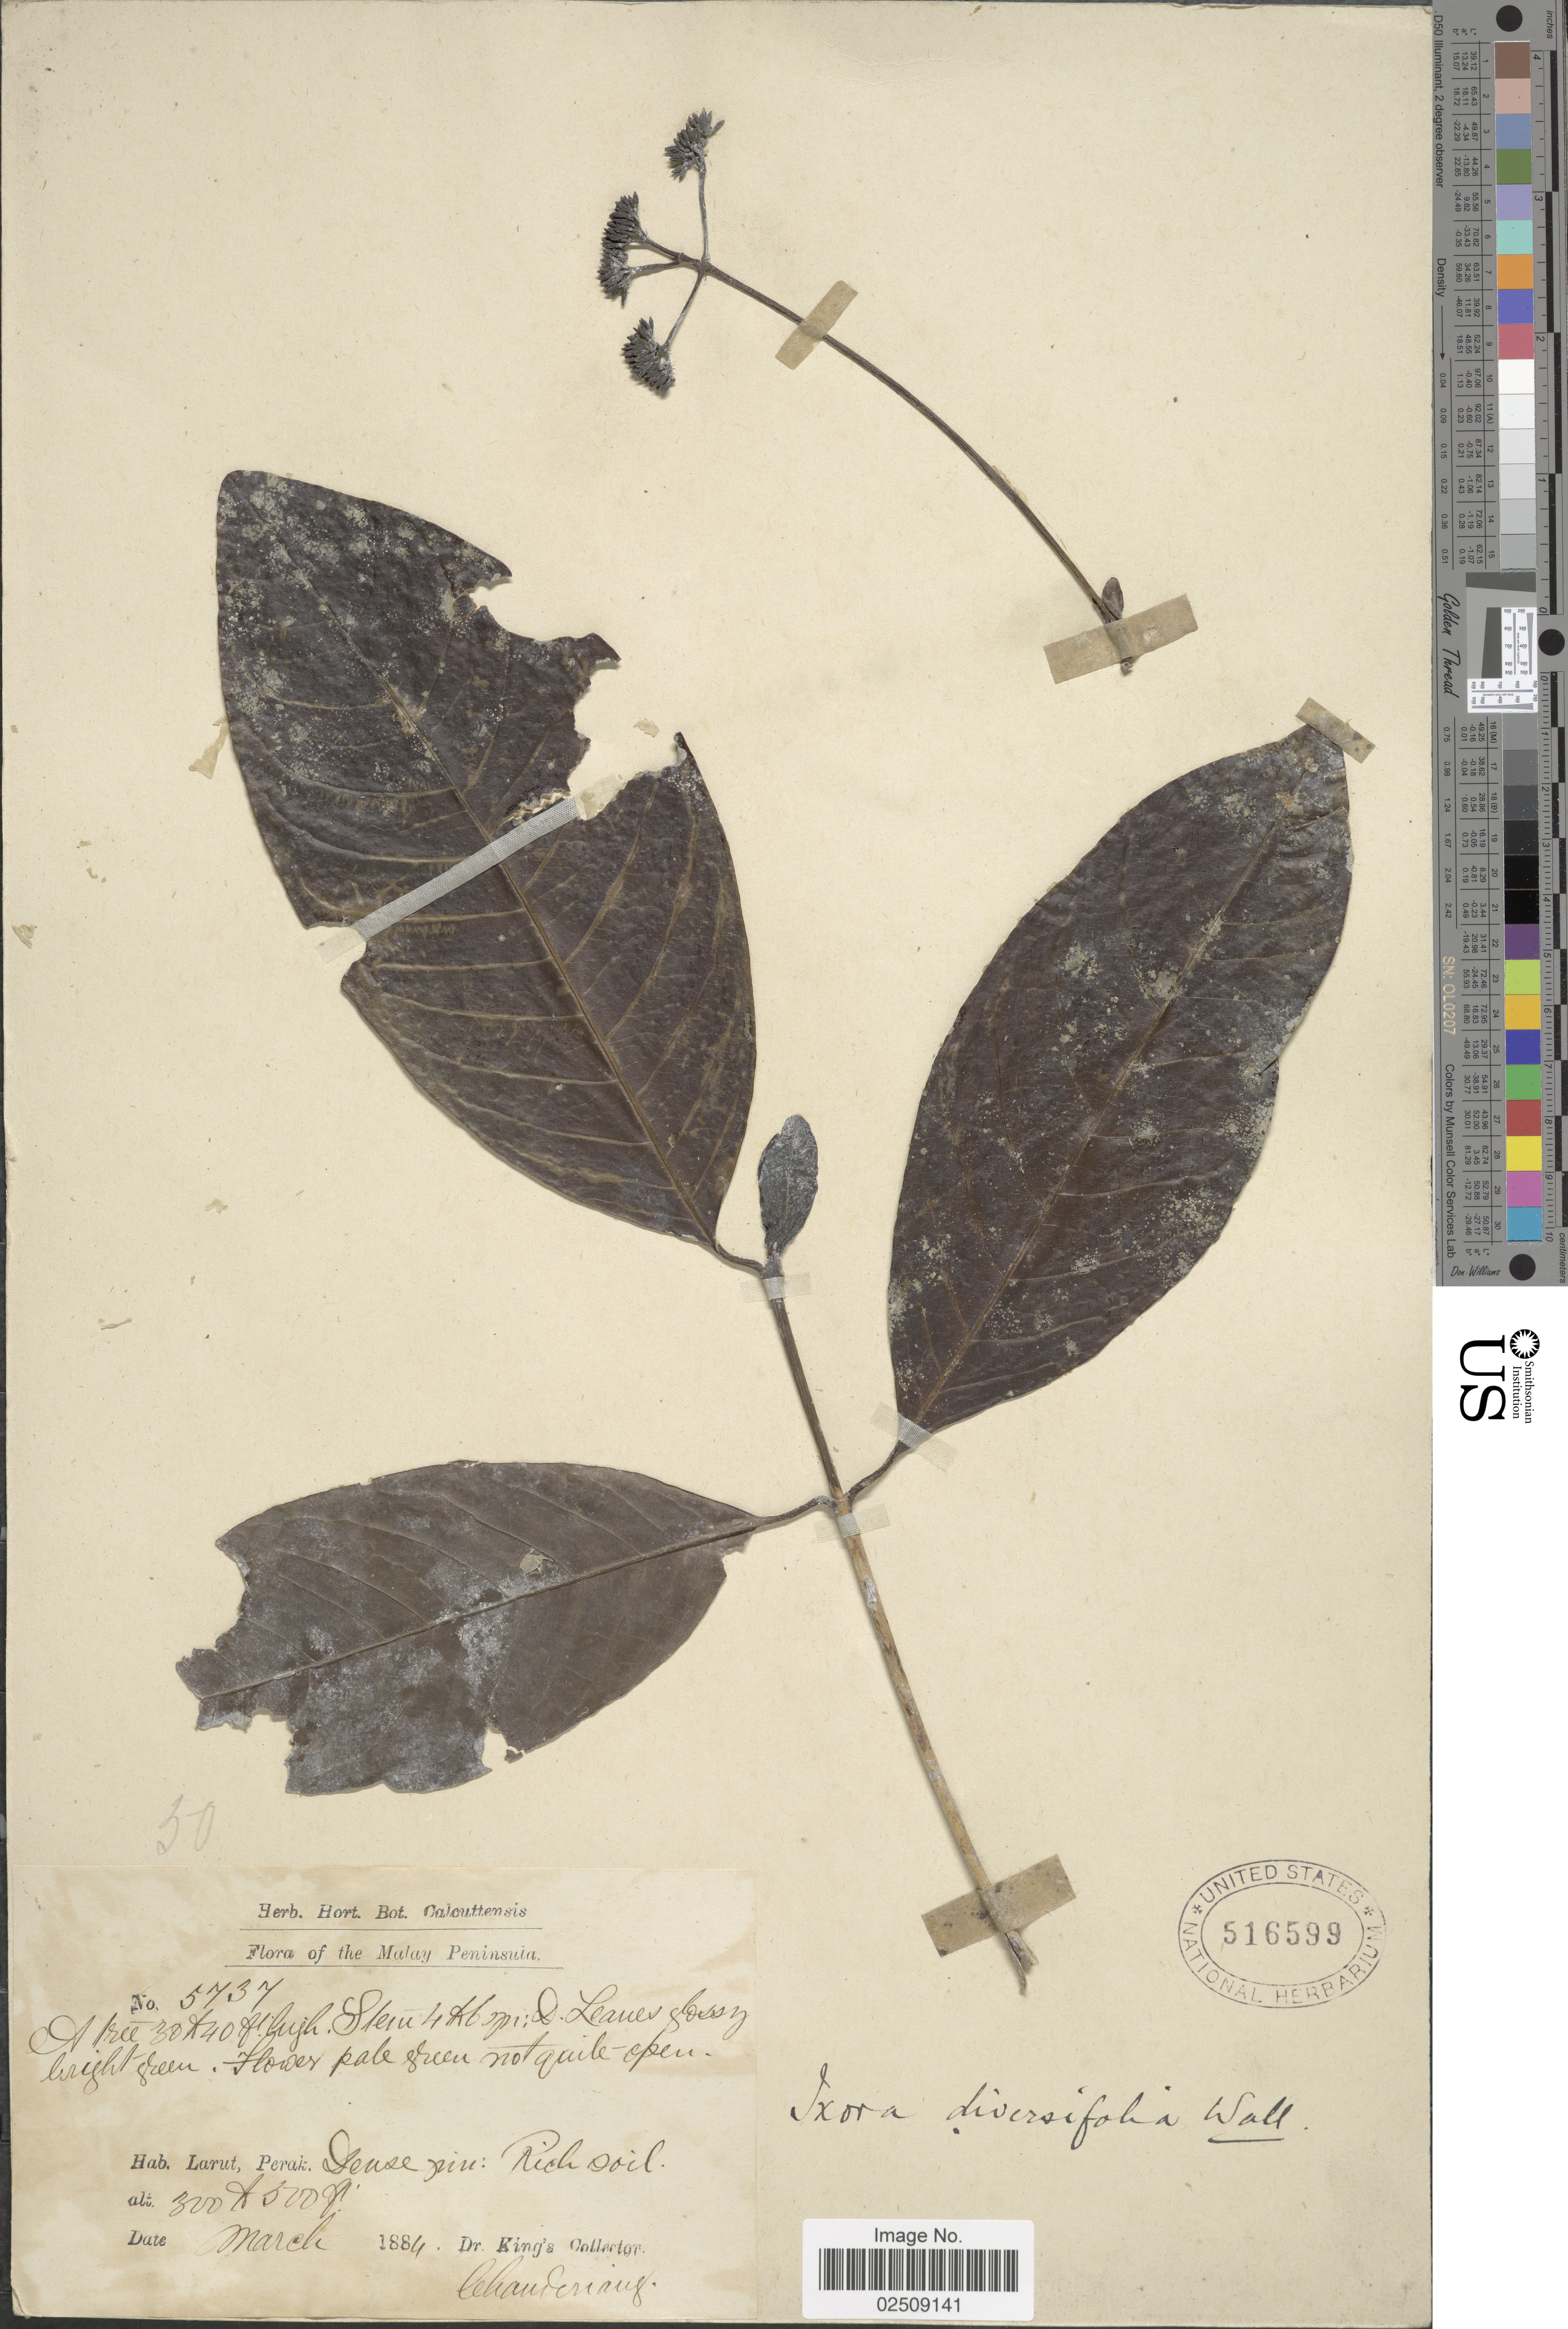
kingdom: Plantae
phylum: Tracheophyta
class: Magnoliopsida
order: Gentianales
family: Rubiaceae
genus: Ixora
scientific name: Ixora diversifolia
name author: R. Br. ex Kurz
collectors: Dr. King's collector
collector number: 5737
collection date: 1884-03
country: Malaysia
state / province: Perak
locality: Malay Peninsula. Larut, Perak.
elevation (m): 91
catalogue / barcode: US 516599